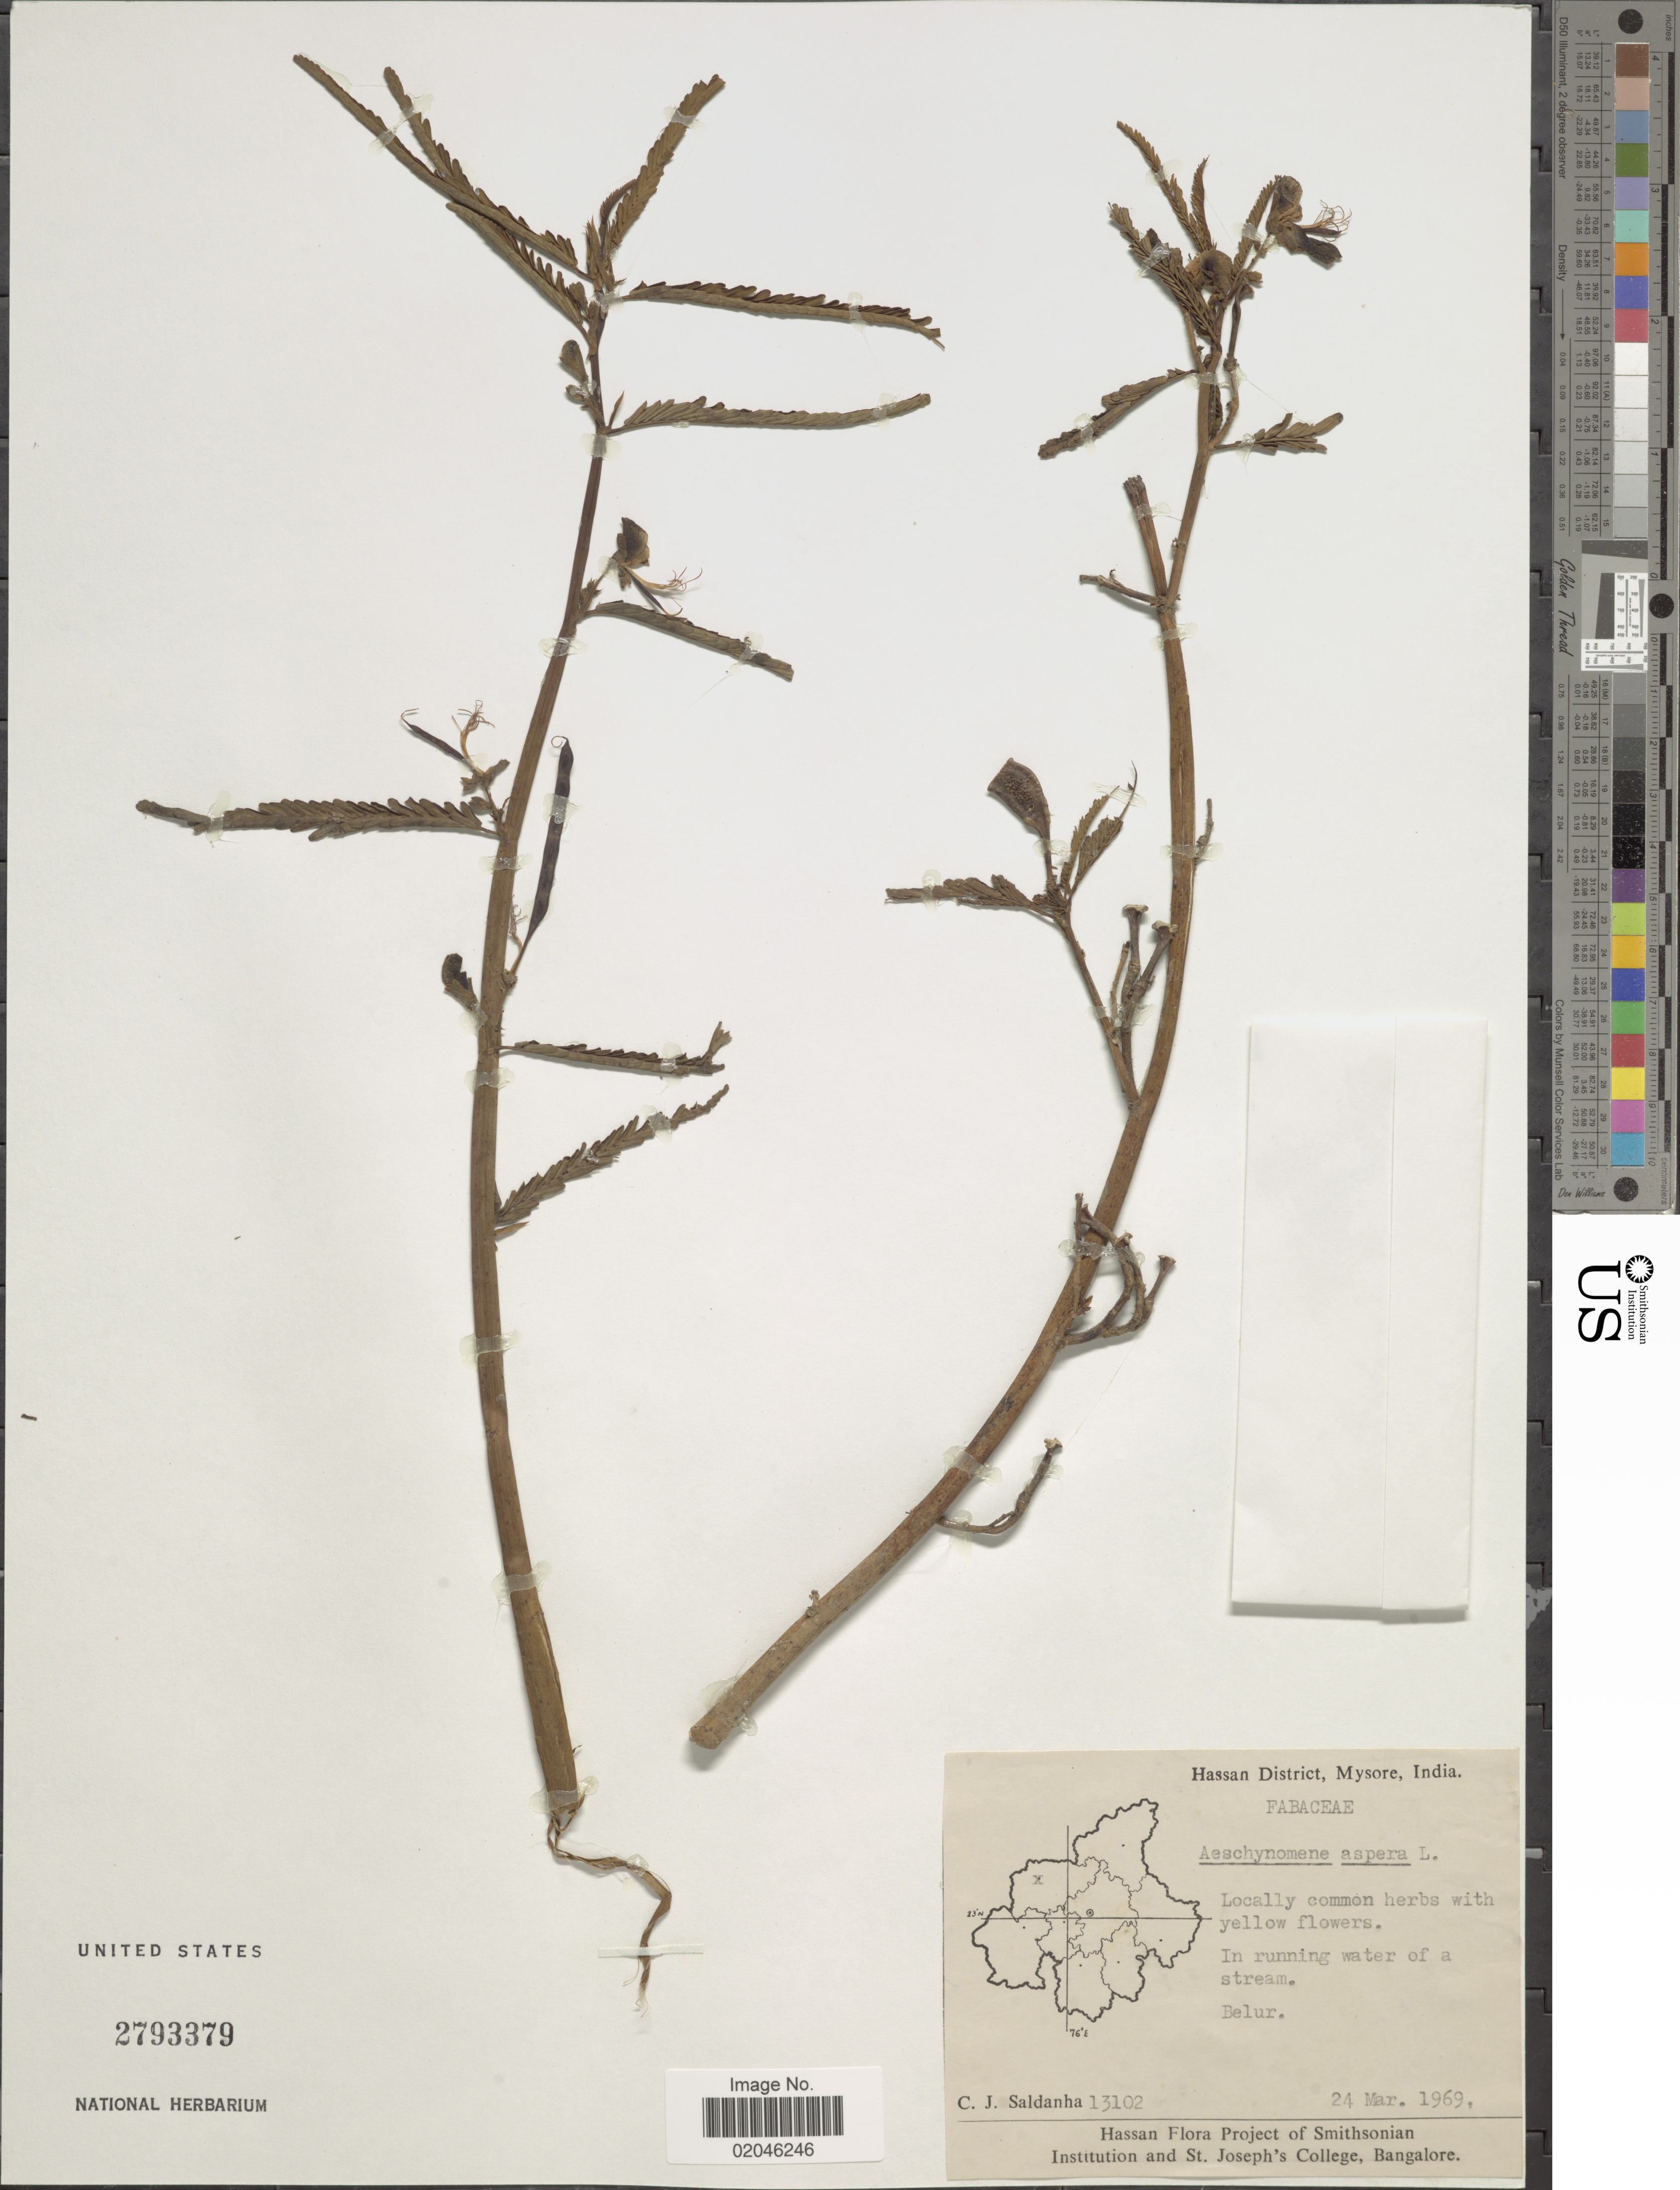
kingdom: Plantae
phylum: Tracheophyta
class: Magnoliopsida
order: Fabales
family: Fabaceae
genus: Aeschynomene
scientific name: Aeschynomene aspera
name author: L.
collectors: C. J. Saldanha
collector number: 13102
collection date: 1969-03-24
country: India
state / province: Karnataka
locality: Hassan District, Mysore, in running water of a stream, Belur.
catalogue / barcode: US 2793379